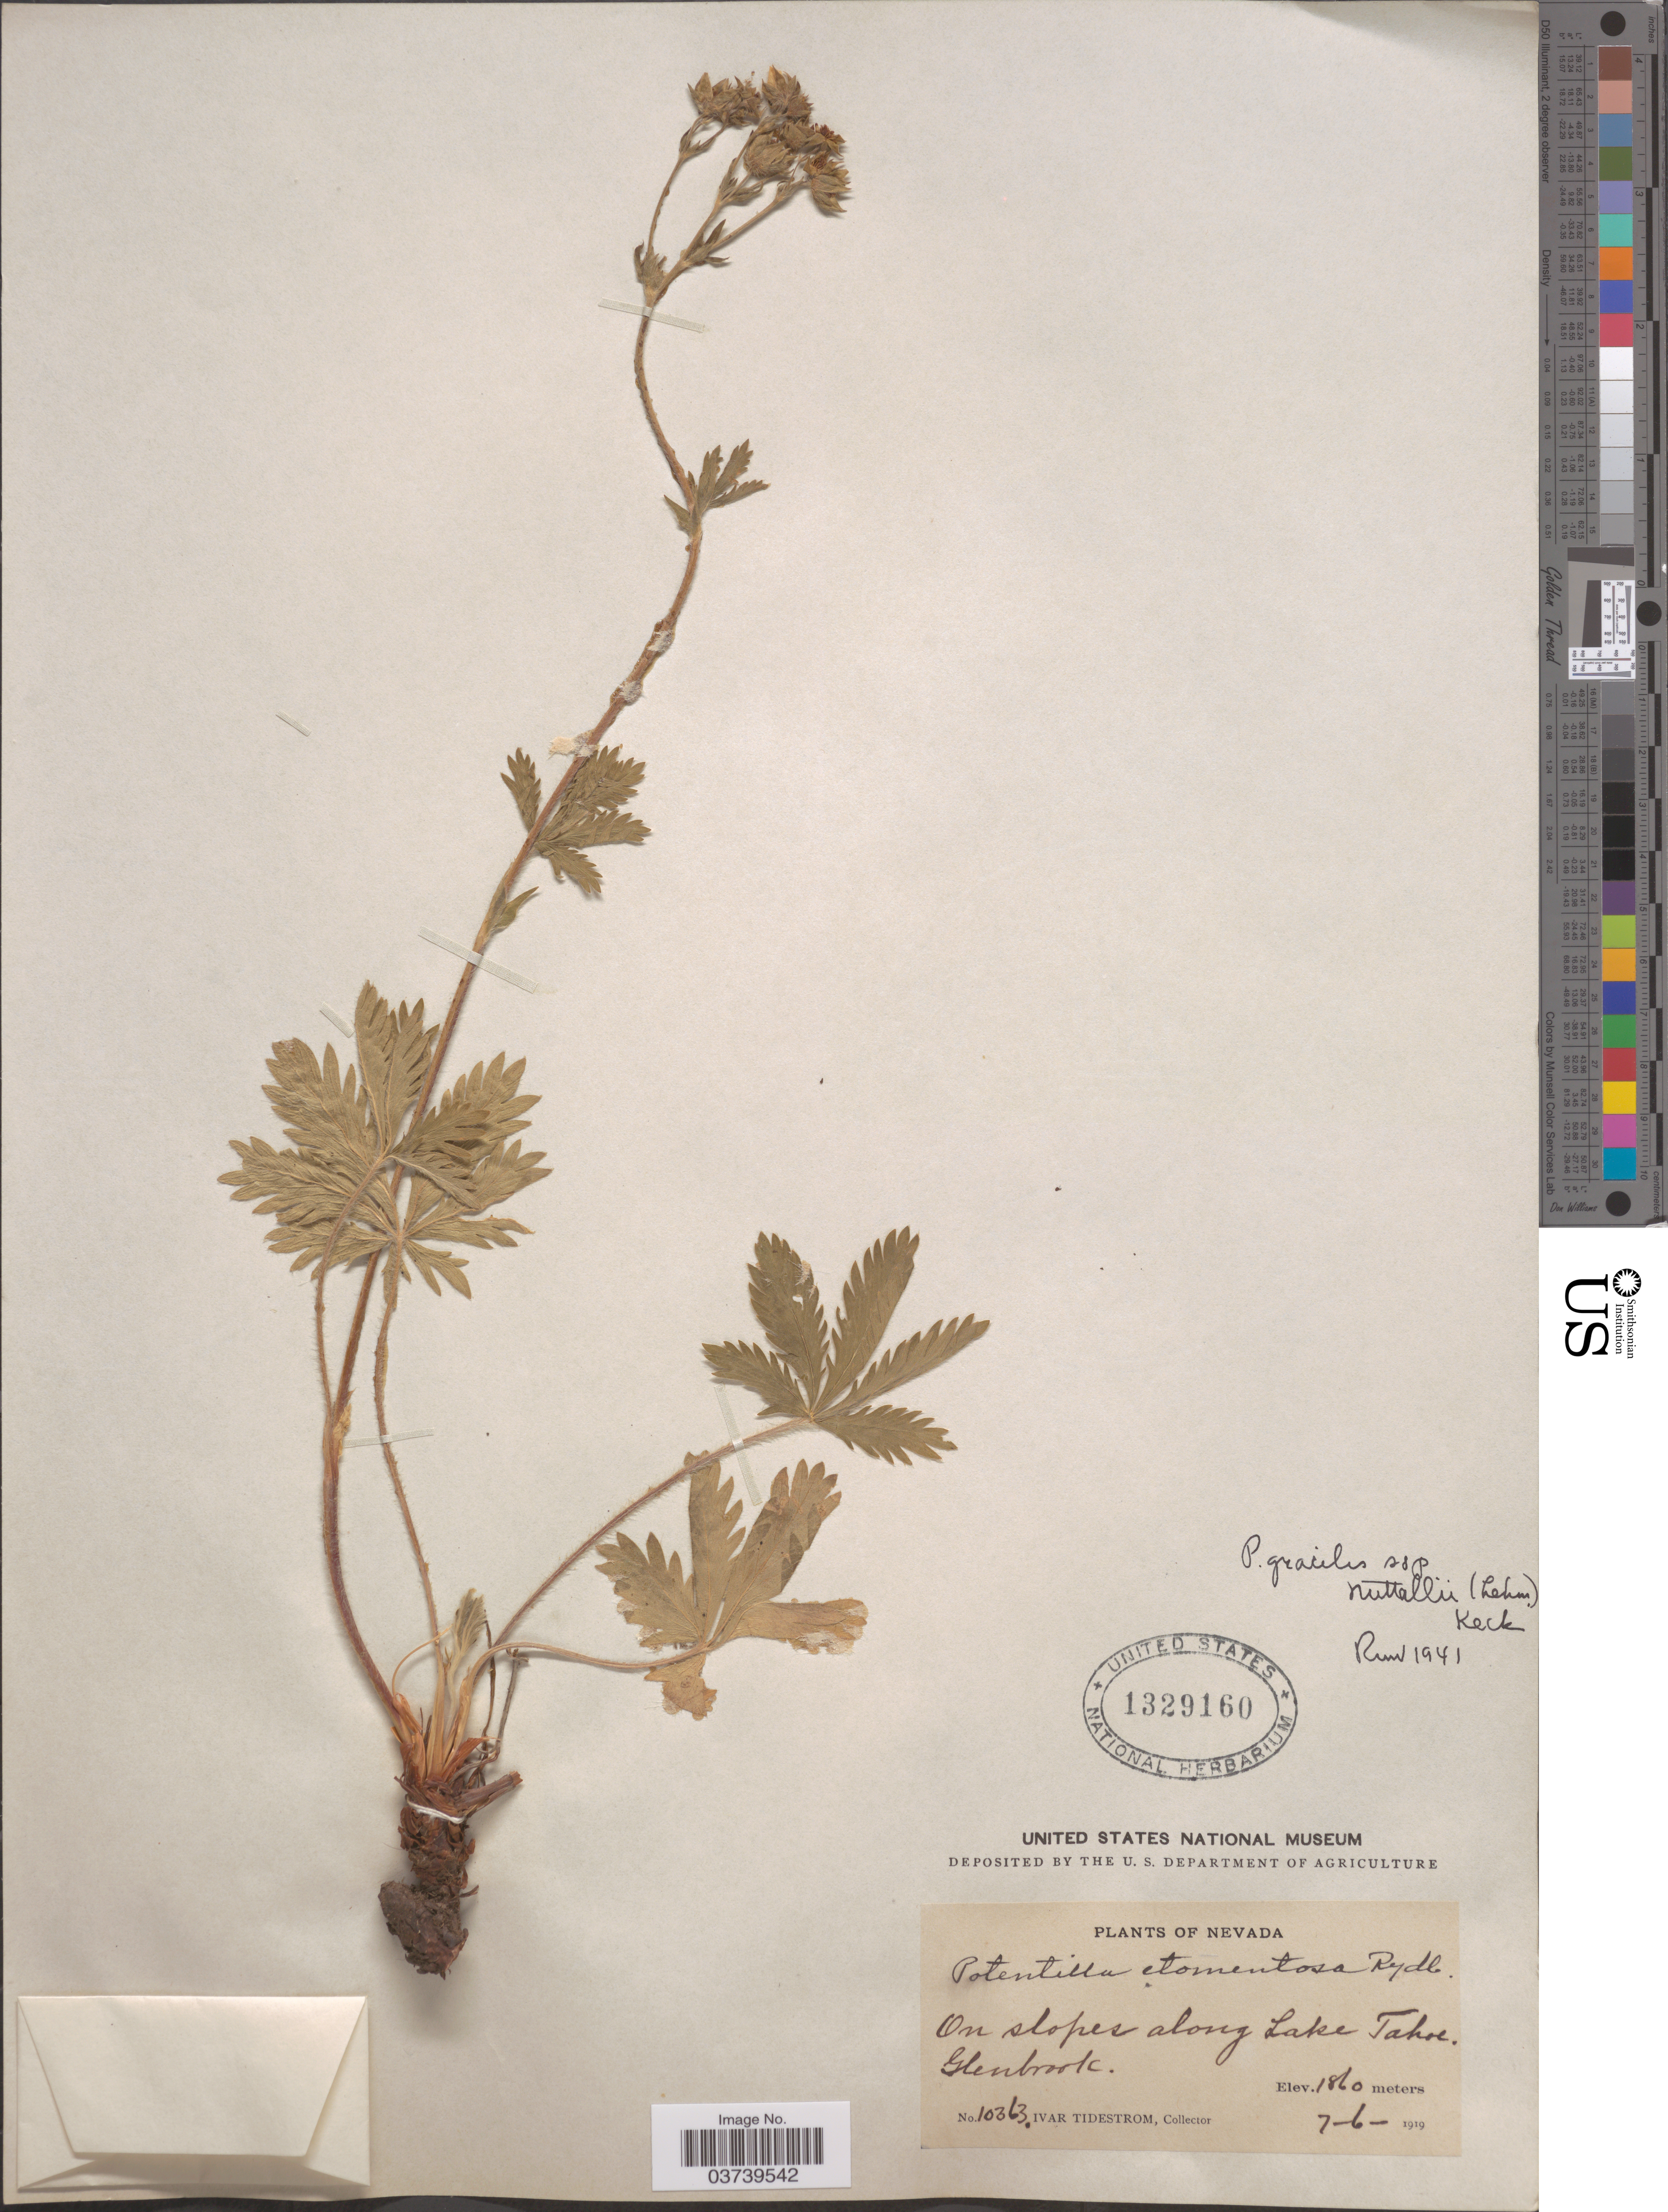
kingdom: Plantae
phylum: Tracheophyta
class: Magnoliopsida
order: Rosales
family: Rosaceae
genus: Potentilla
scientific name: Potentilla gracilis var. fastigiata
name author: (Nutt.) S. Watson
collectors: I. F. Tidestrom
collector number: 10363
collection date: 1919-07-06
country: United States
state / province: Nevada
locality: On slopes along Lake Tahoe. Glenbrook.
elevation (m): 1860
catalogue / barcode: US 1329160